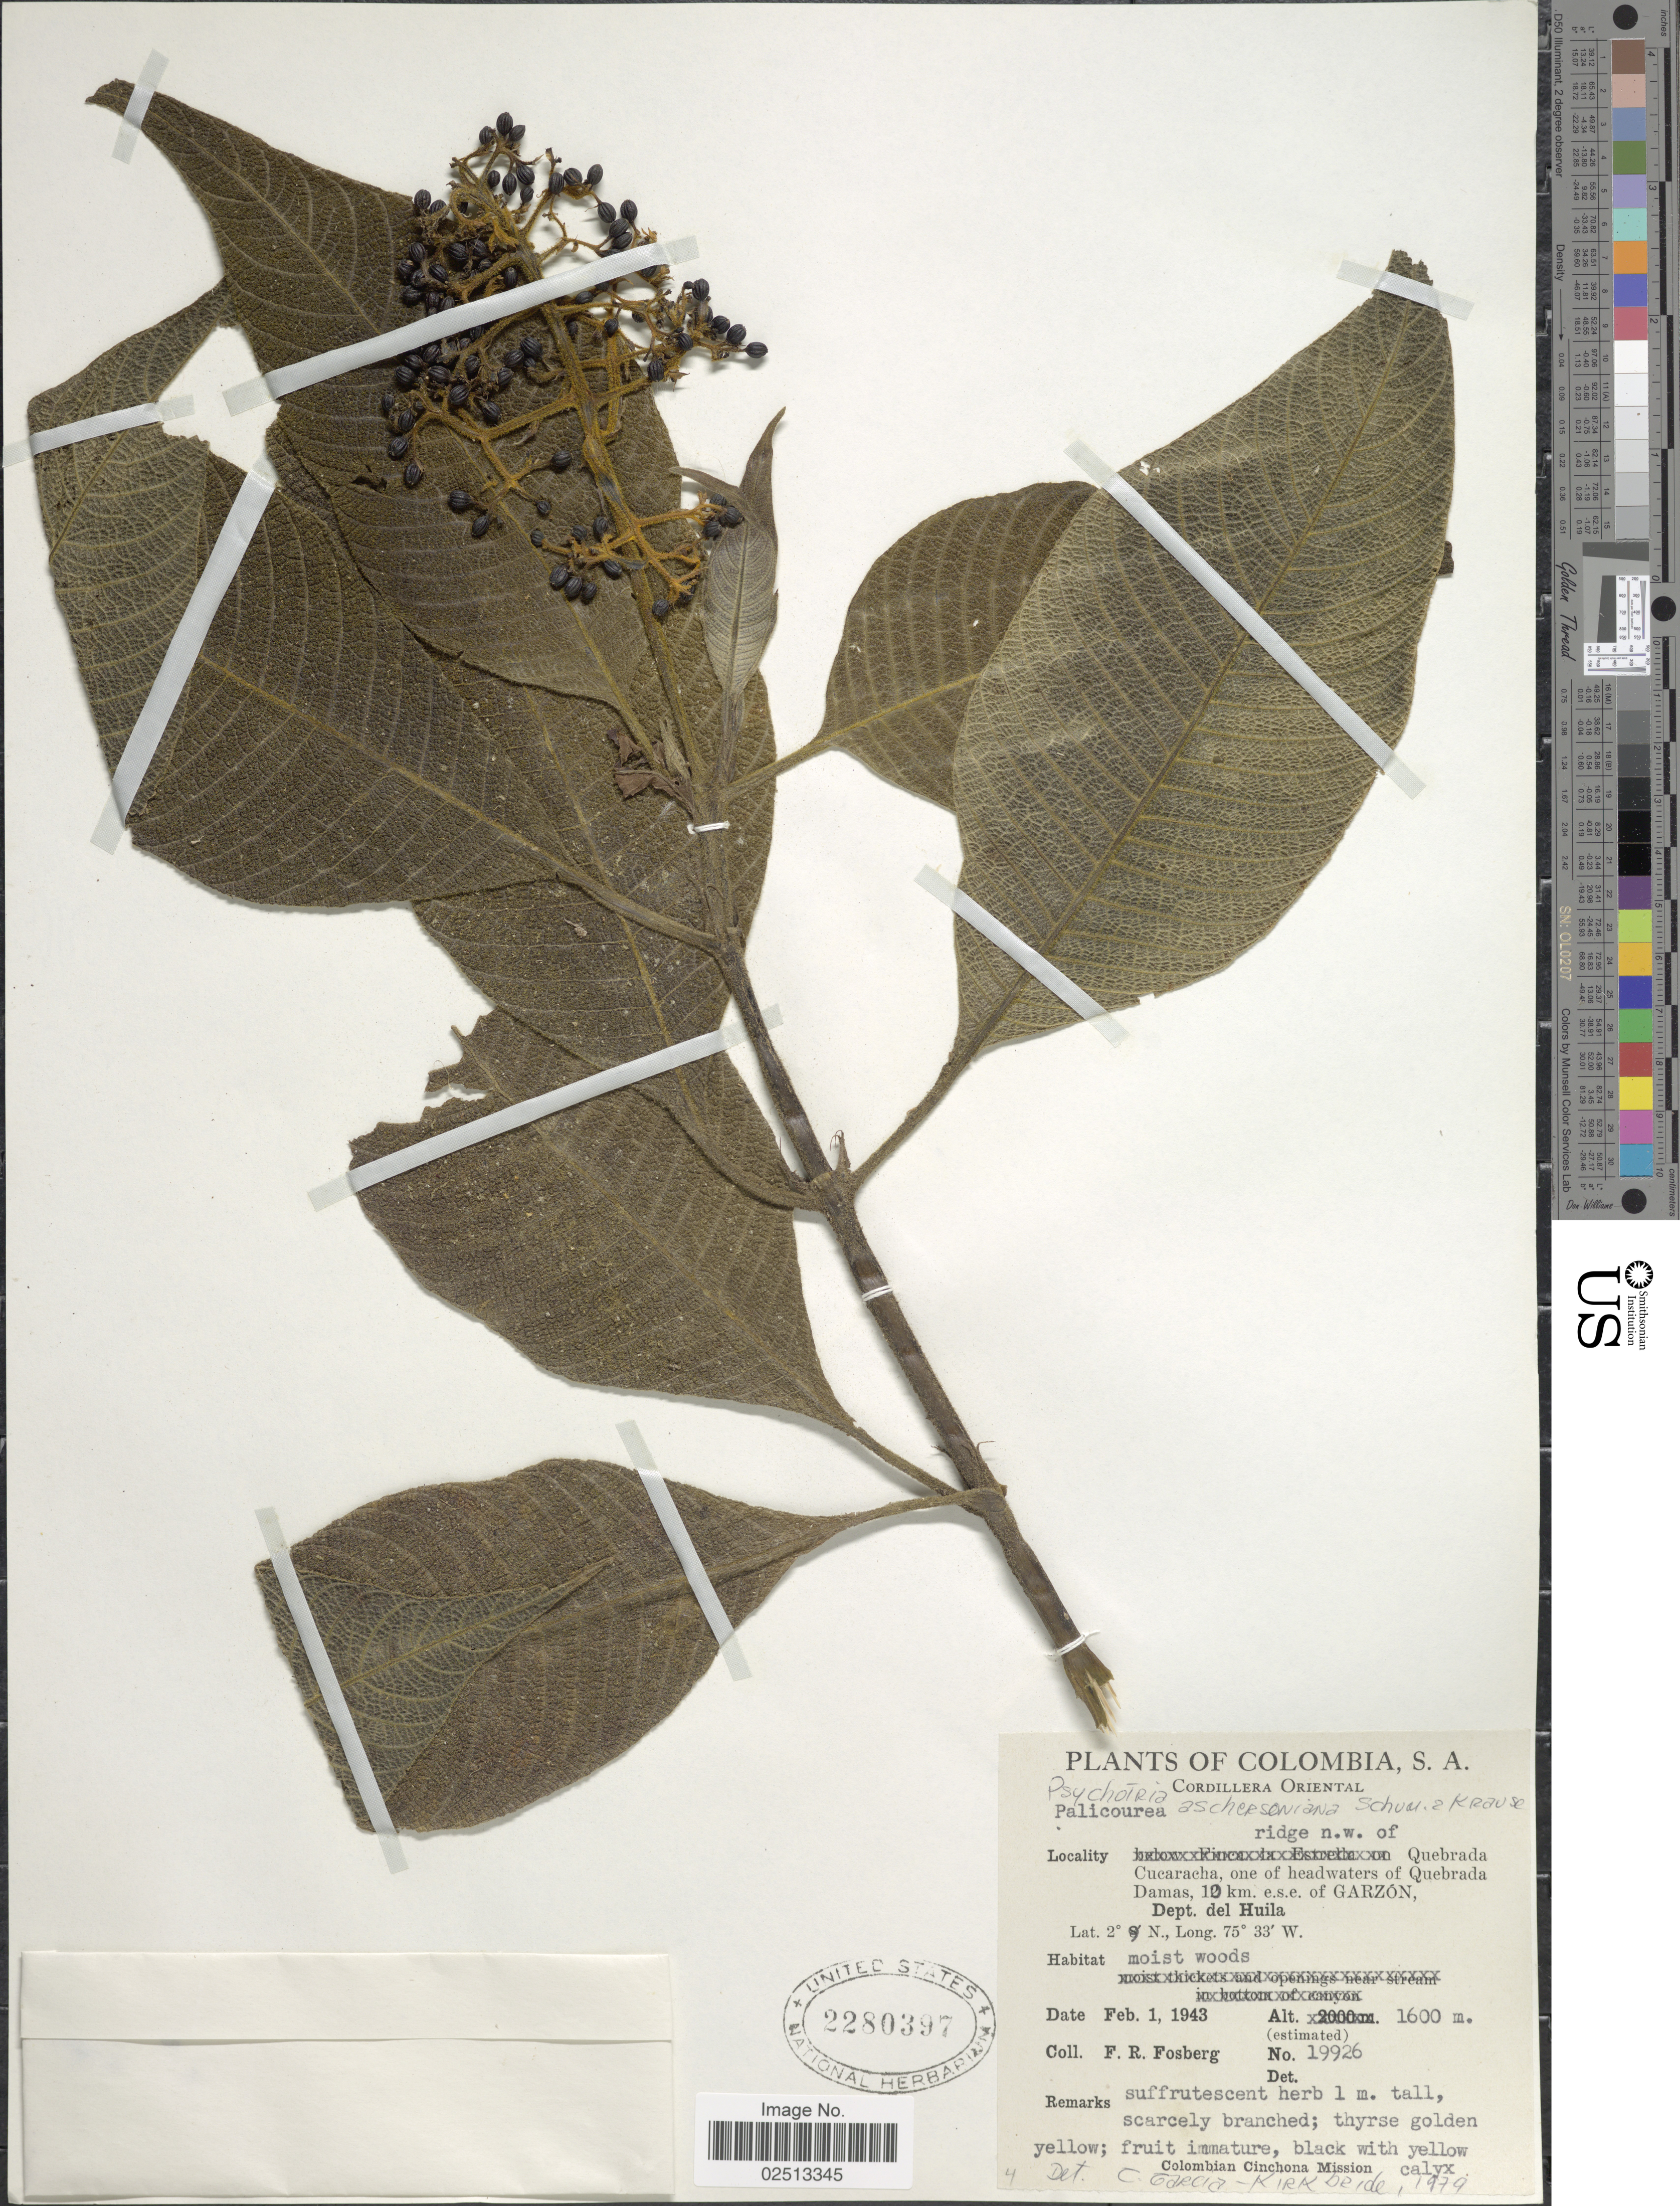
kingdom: Plantae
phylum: Tracheophyta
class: Magnoliopsida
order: Gentianales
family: Rubiaceae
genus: Psychotria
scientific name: Psychotria aschersoniana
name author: K. Schum. & K. Krause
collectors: F. R. Fosberg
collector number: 19926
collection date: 1943-02-01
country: Colombia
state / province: Huila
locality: Cordillera Oriental, Quebrad a Cucaracha, one of headwaters of Quebrada Damas, 10 km, e.s.e of Garzon. Dept. del Huila.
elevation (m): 1600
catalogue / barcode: US 2280397